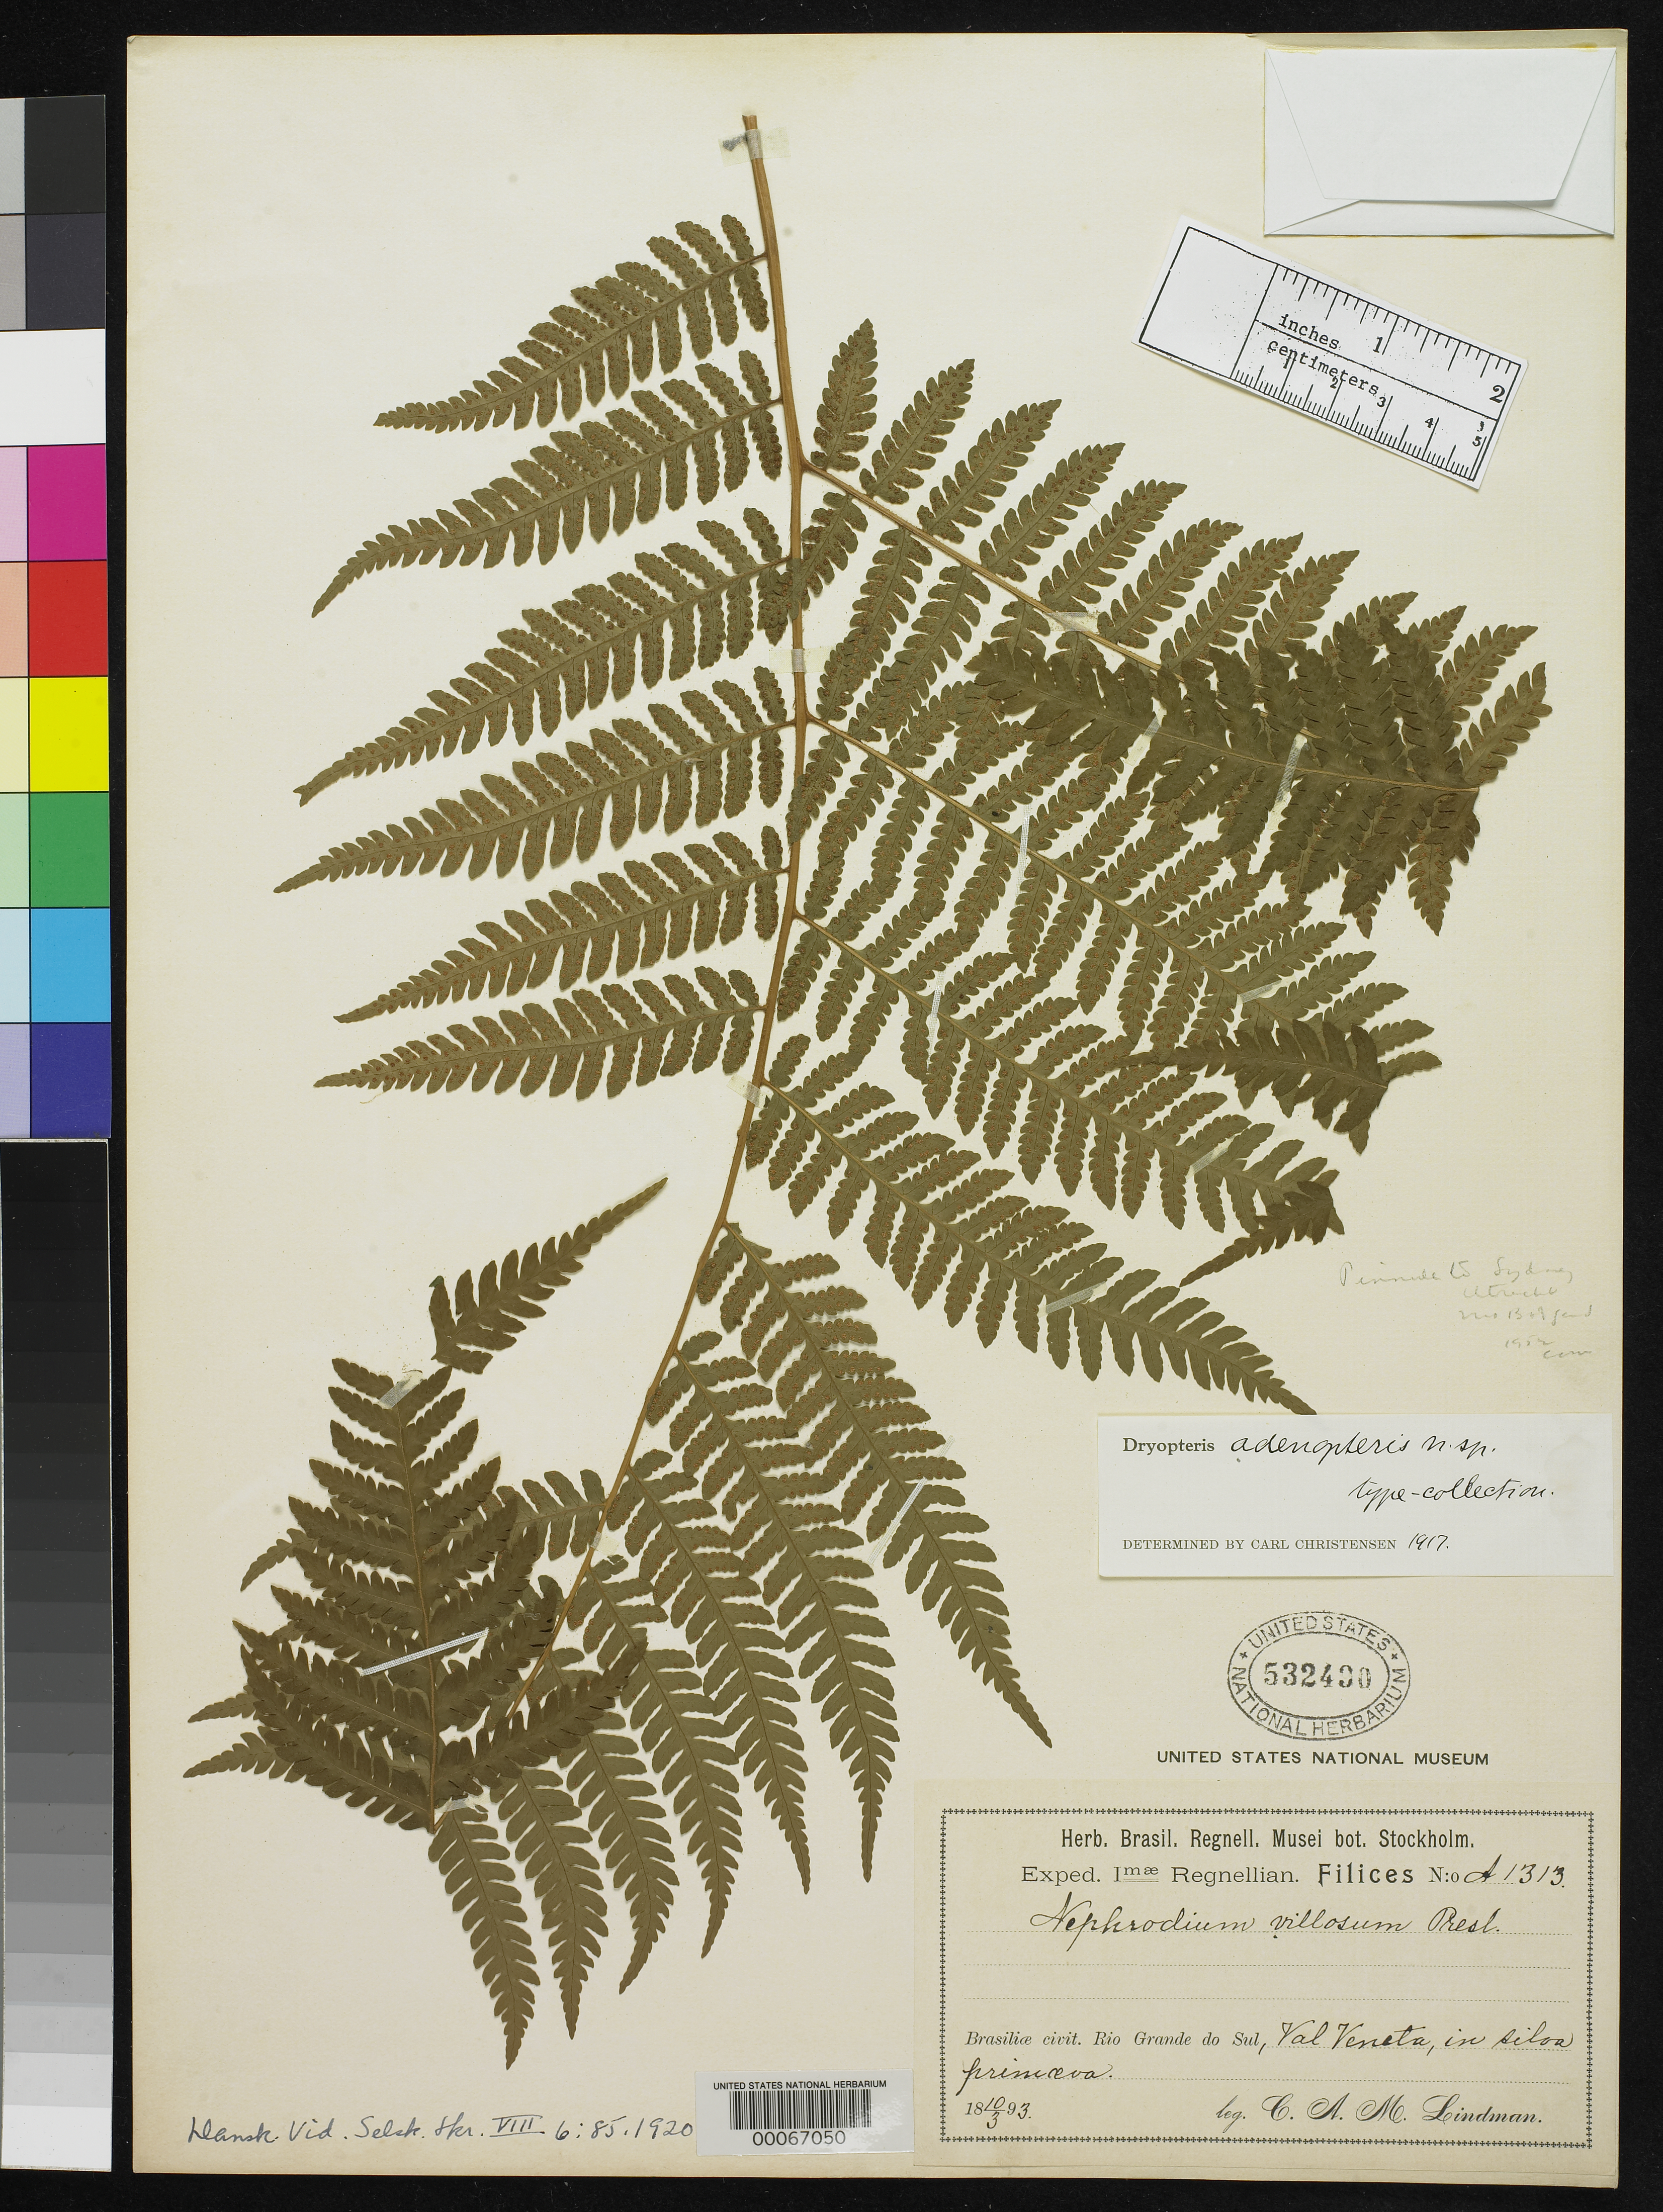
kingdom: Plantae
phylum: Tracheophyta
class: Polypodiopsida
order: Polypodiales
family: Dryopteridaceae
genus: Dryopteris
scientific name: Dryopteris adenopteris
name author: C. Chr.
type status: Holotype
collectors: C. A. M. Lindman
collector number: A1313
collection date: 1893-03-10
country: Brazil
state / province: Rio Grande do Sul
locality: Val Veneta.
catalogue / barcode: US 532490